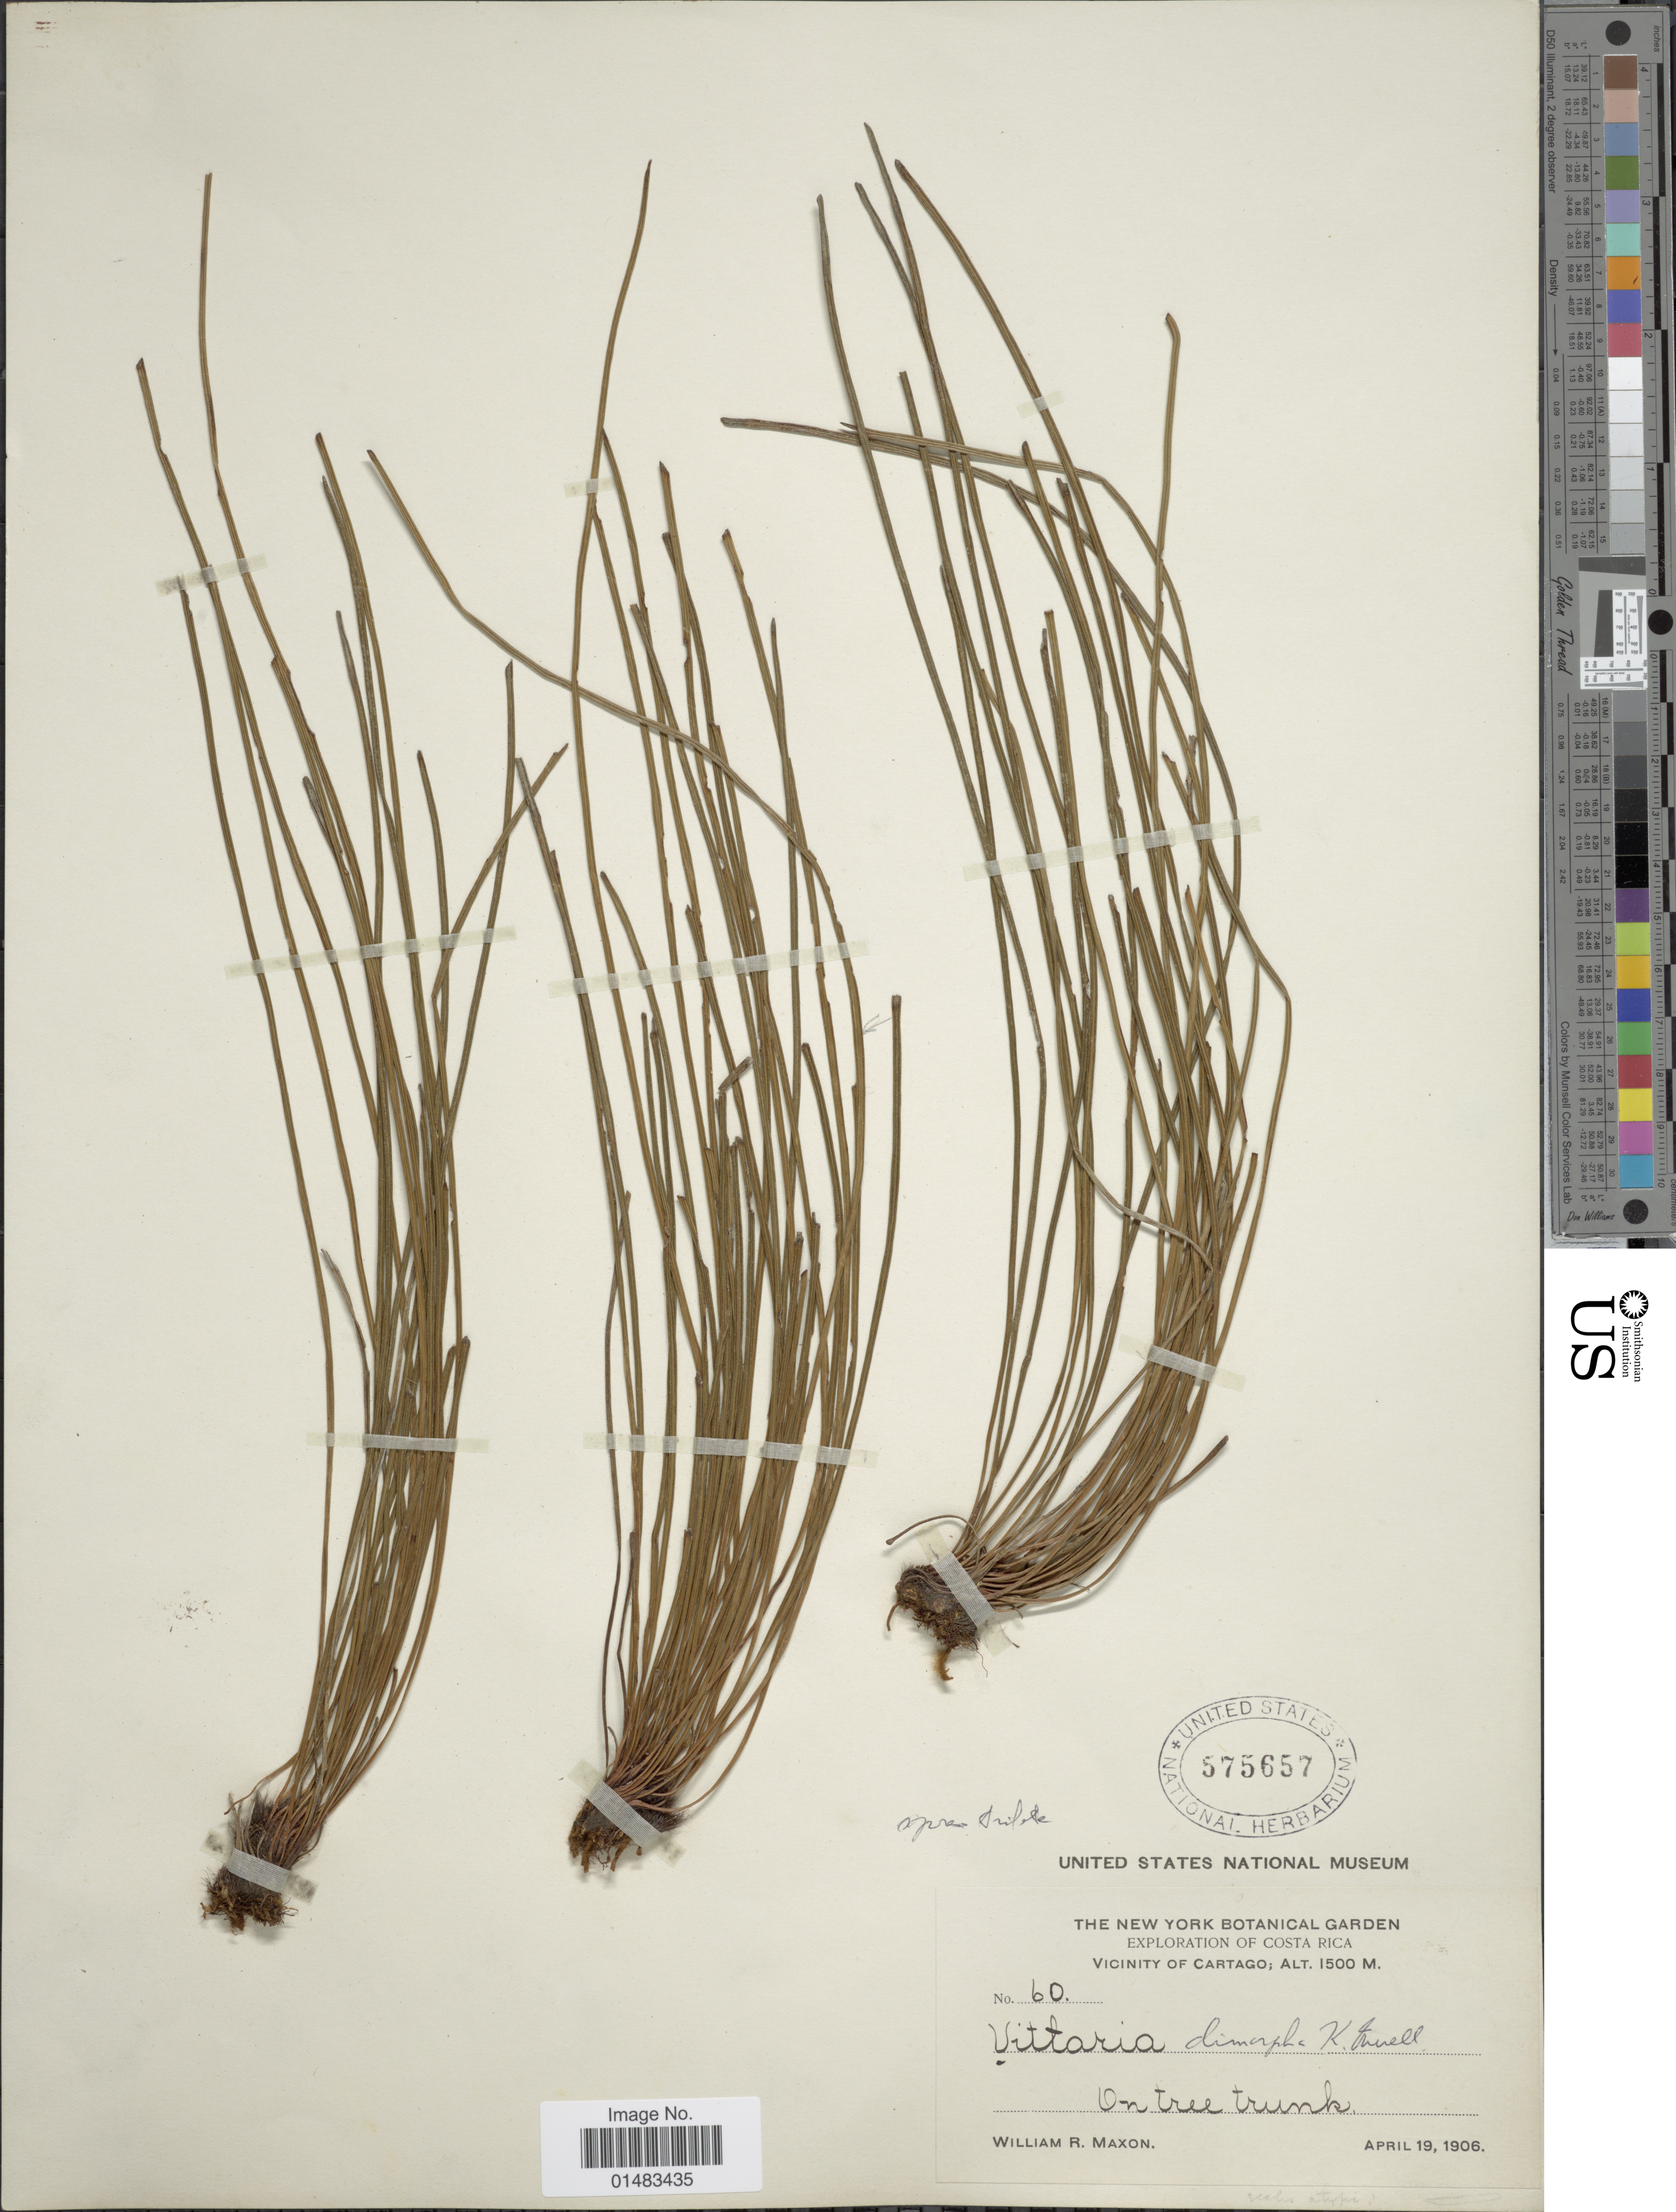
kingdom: Plantae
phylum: Tracheophyta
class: Polypodiopsida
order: Polypodiales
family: Pteridaceae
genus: Vittaria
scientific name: Vittaria dimorpha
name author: K. Müller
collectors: W. R. Maxon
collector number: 60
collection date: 1906-04-19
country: Costa Rica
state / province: Cartago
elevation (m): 1500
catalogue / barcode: US 575657